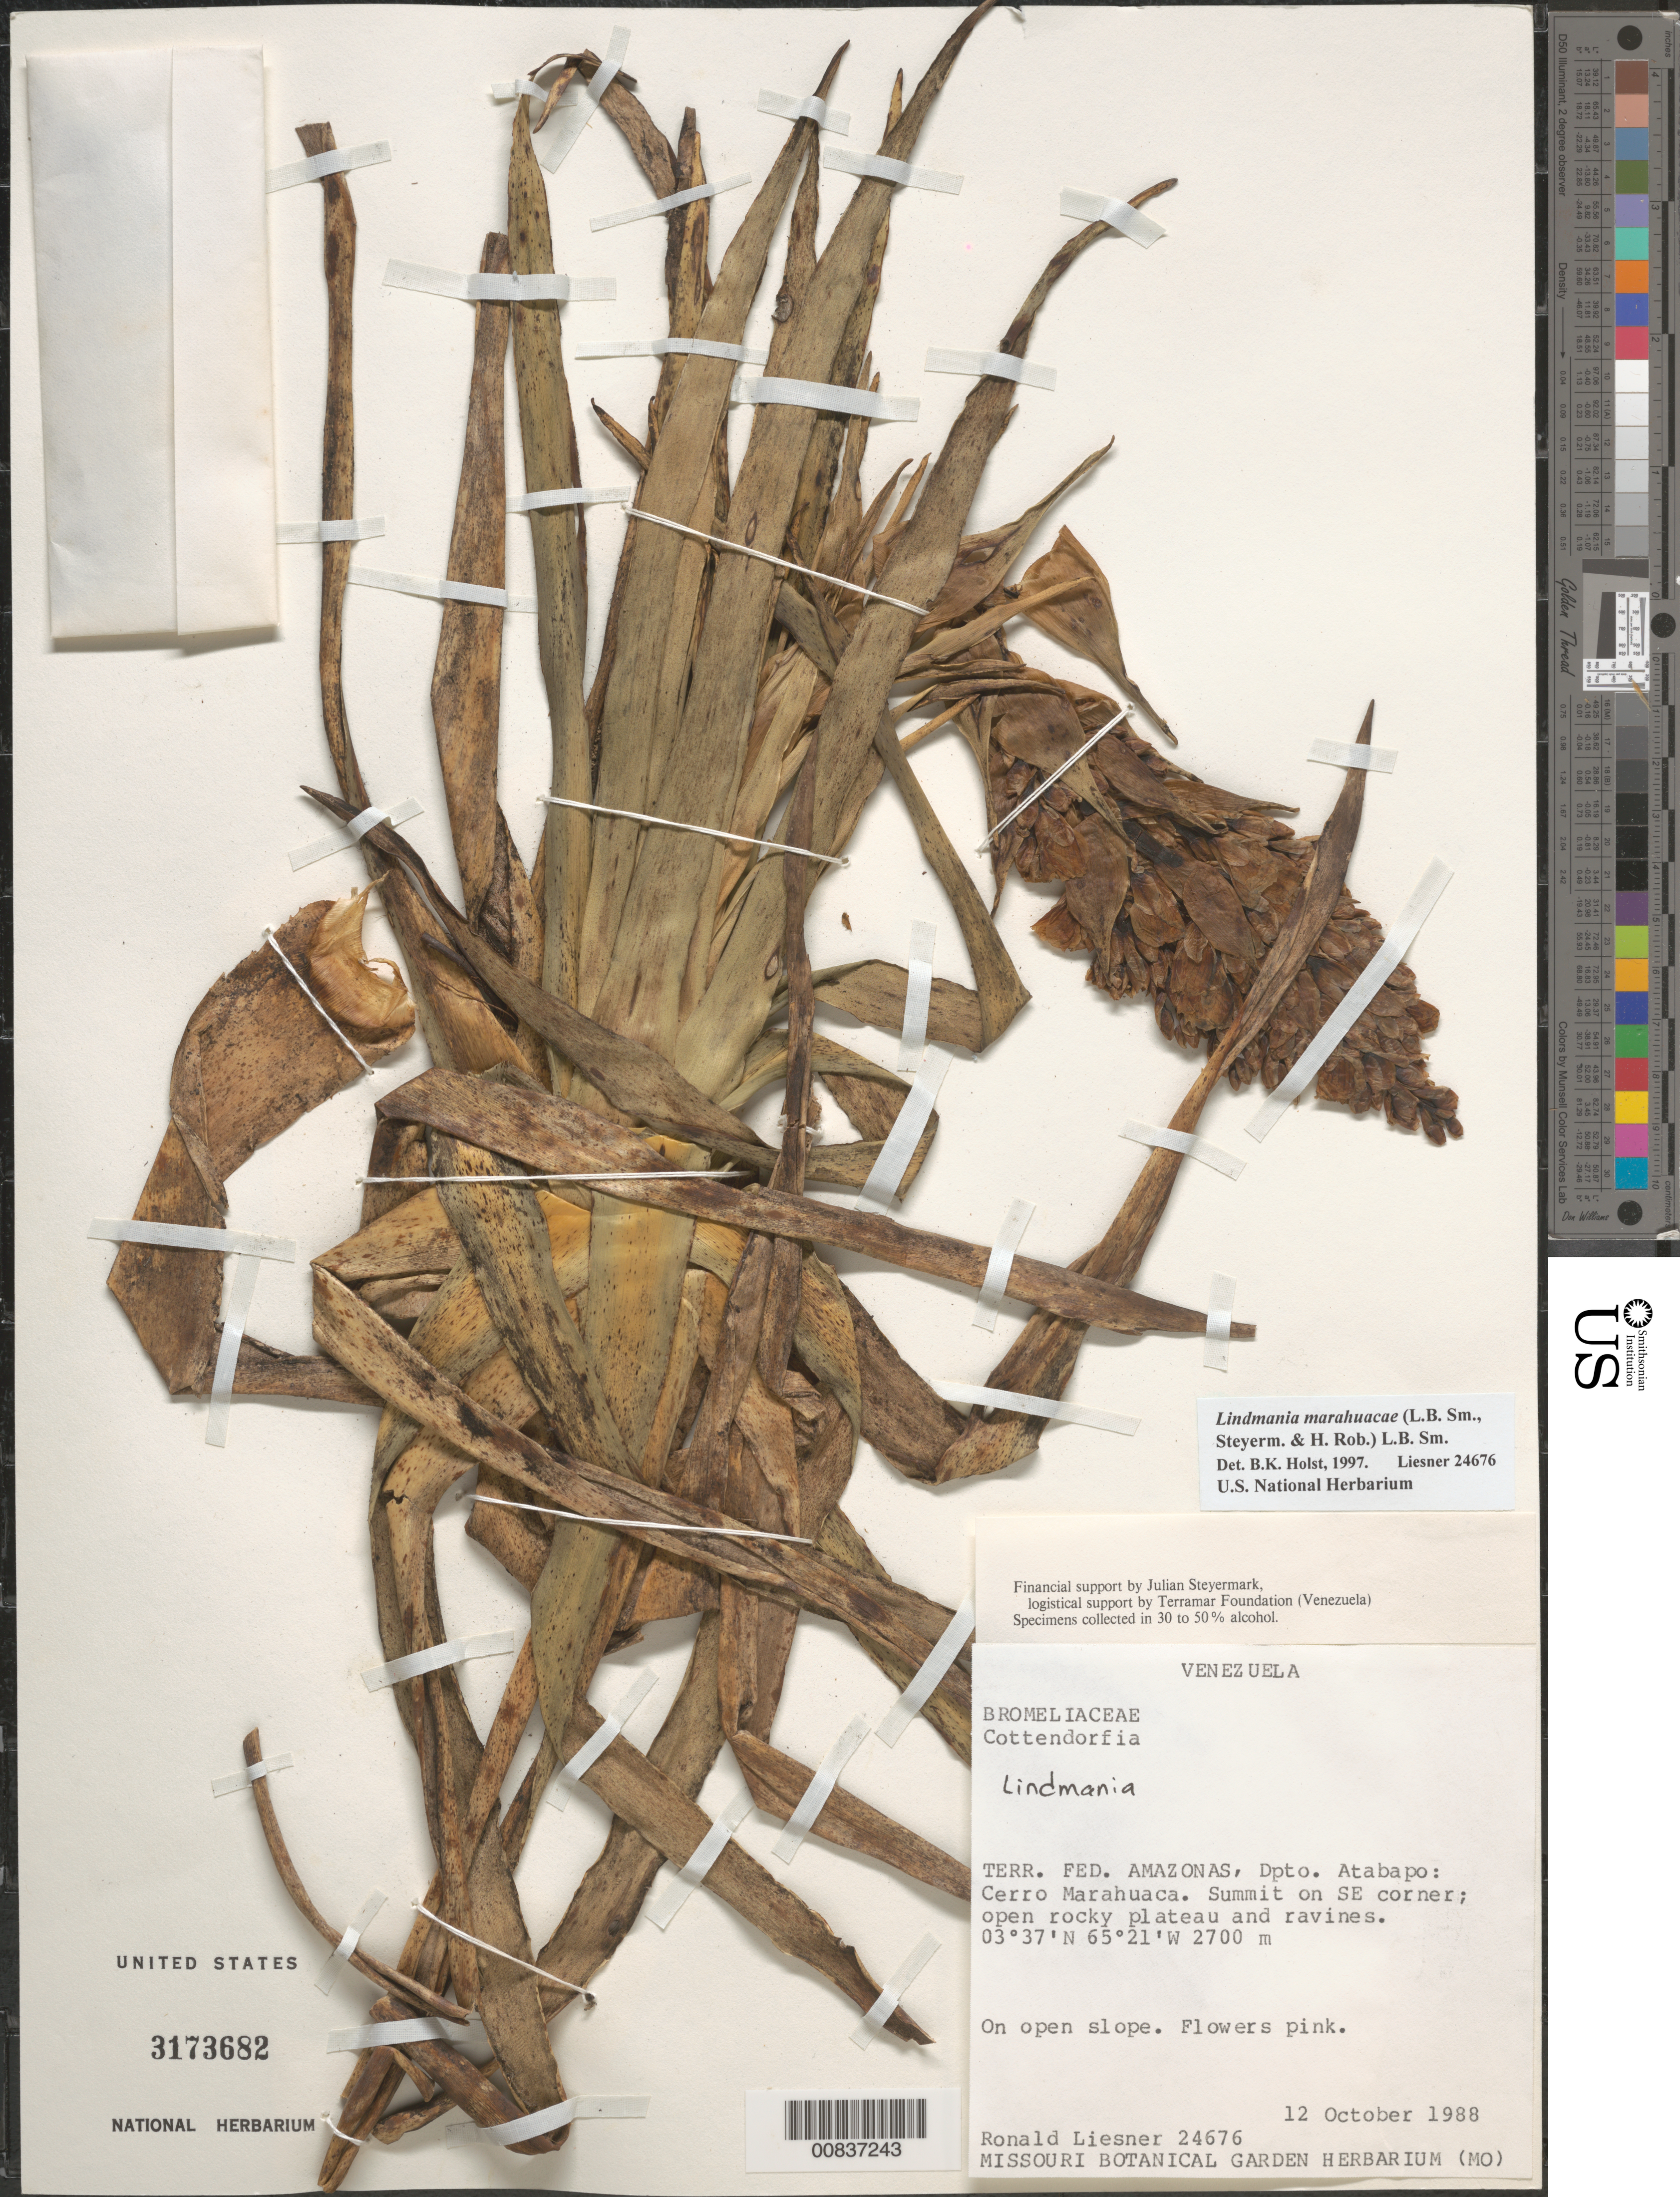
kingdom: Plantae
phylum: Tracheophyta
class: Liliopsida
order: Poales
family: Bromeliaceae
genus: Lindmania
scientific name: Lindmania marahuacae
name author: (L.B. Sm. et al.) L.B. Sm.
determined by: Holst, Bruce K.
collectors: R. L. Liesner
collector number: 24676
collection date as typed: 12-Oct-88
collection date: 1988-10-12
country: Venezuela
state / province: Amazonas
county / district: Atabapo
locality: Cerro Marahuaca, summit on SE corner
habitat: Open rocky plateau and ravines; on open slopes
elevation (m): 2700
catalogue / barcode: US 3173682